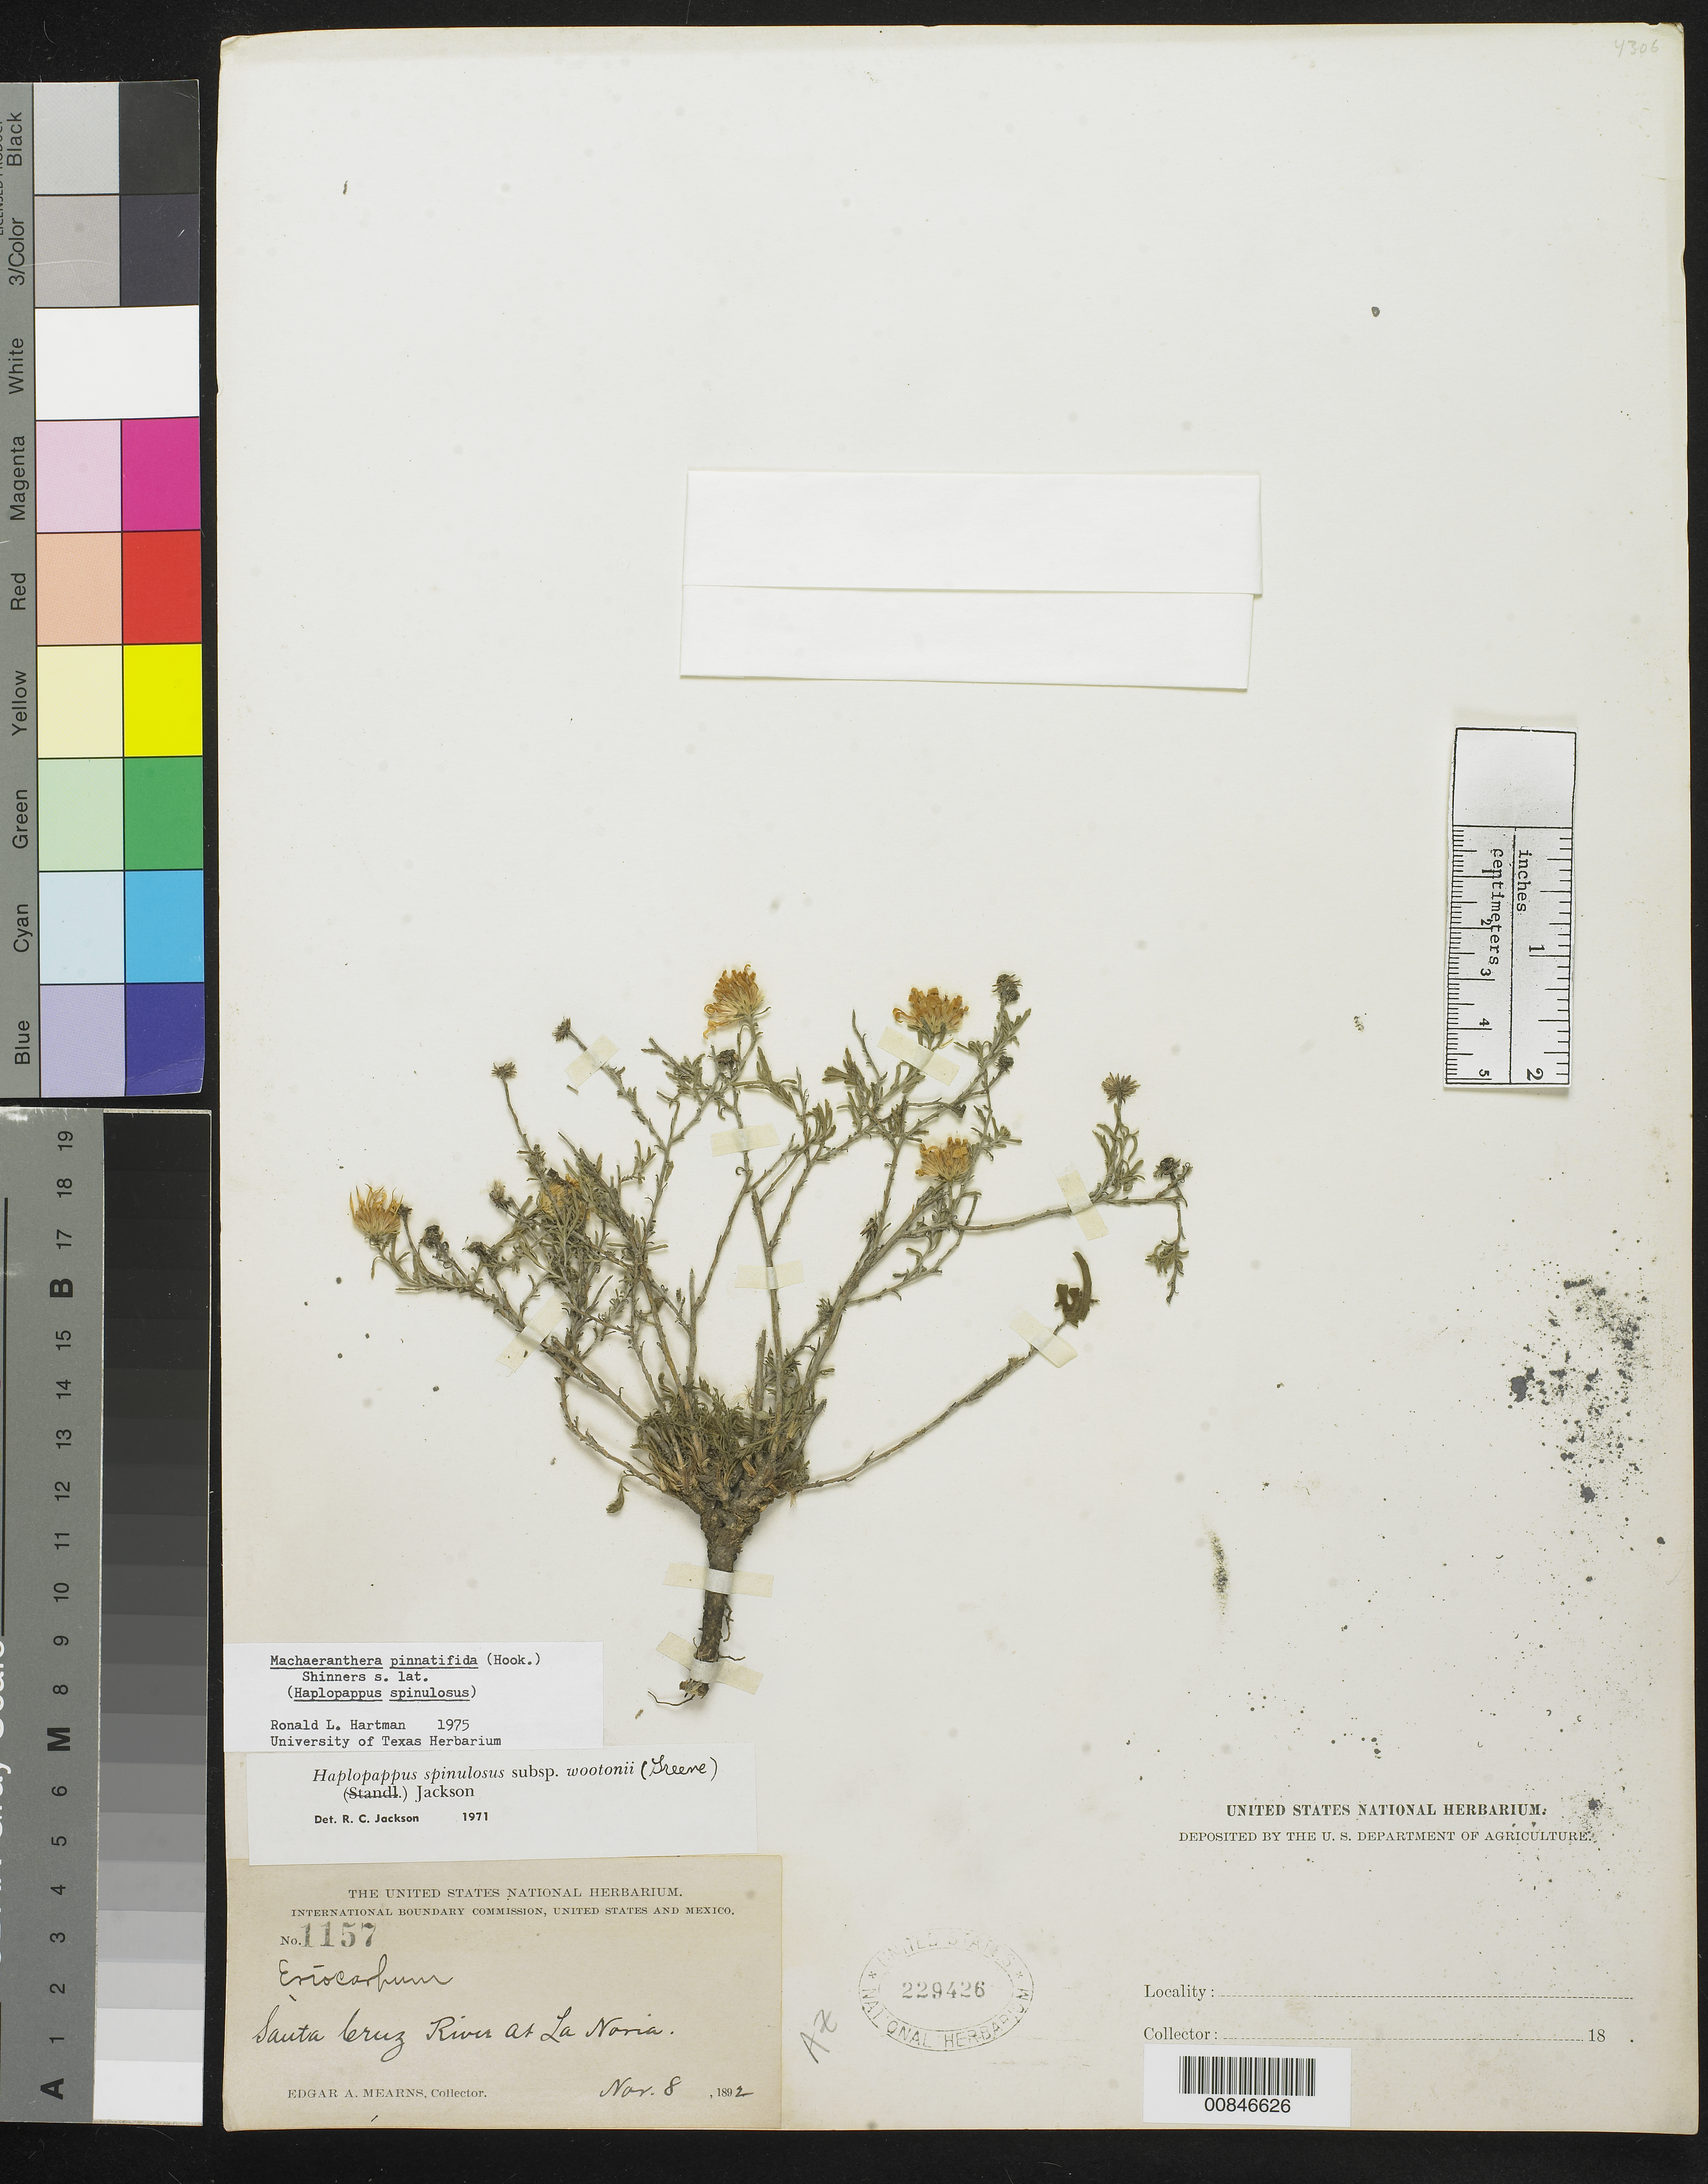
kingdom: Plantae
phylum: Tracheophyta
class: Magnoliopsida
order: Asterales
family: Asteraceae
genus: Machaeranthera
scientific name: Machaeranthera pinnatifida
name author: (Hook.) Shinners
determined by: Hartman, R. L.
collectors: E. A. Mearns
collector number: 1157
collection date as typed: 08 Nov 1892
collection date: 1892-11-08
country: United States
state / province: Arizona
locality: Santa Cruz River at La Noria.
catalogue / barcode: US 229426